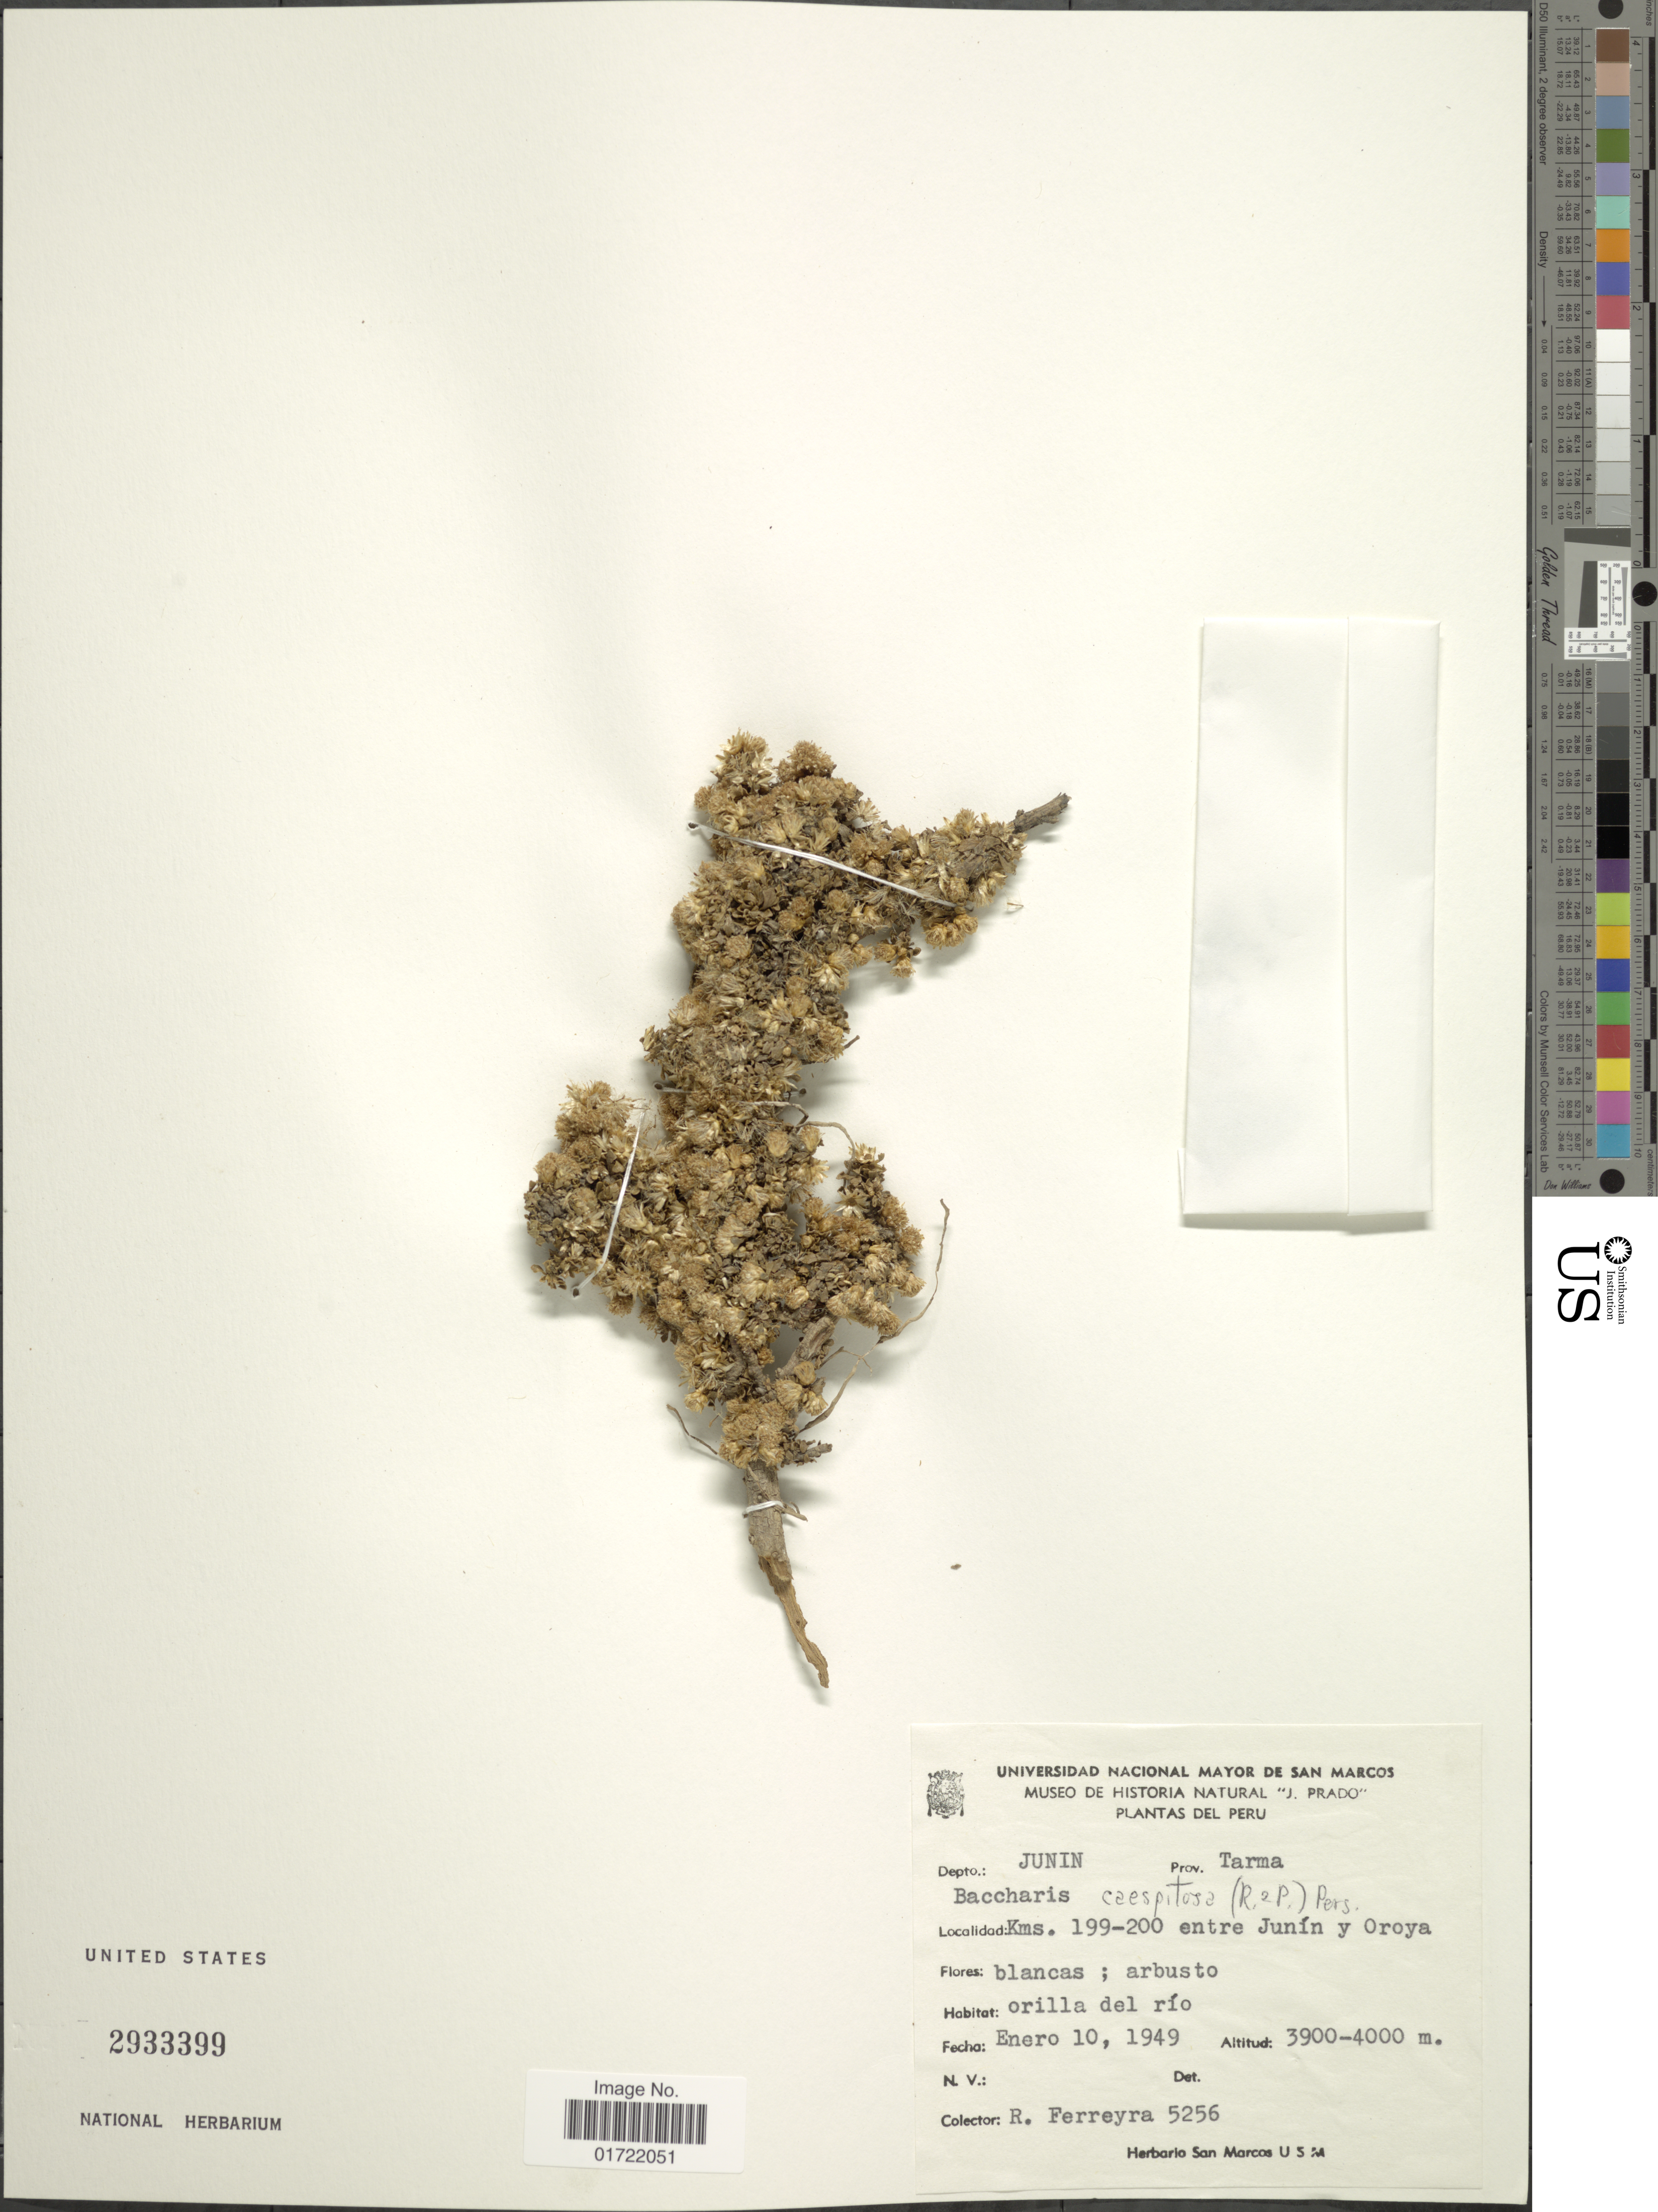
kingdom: Plantae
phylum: Tracheophyta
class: Magnoliopsida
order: Asterales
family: Asteraceae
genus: Baccharis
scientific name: Baccharis caespitosa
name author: (Ruiz & Pav.) Pers.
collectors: R. A. Ferreyra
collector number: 5256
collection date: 1949-01-10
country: Peru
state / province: Junín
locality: Depto. Junin, Prov. Tarma, Kms. 199-200 entre Junin y Oroya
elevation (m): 3900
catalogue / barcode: US 2933399